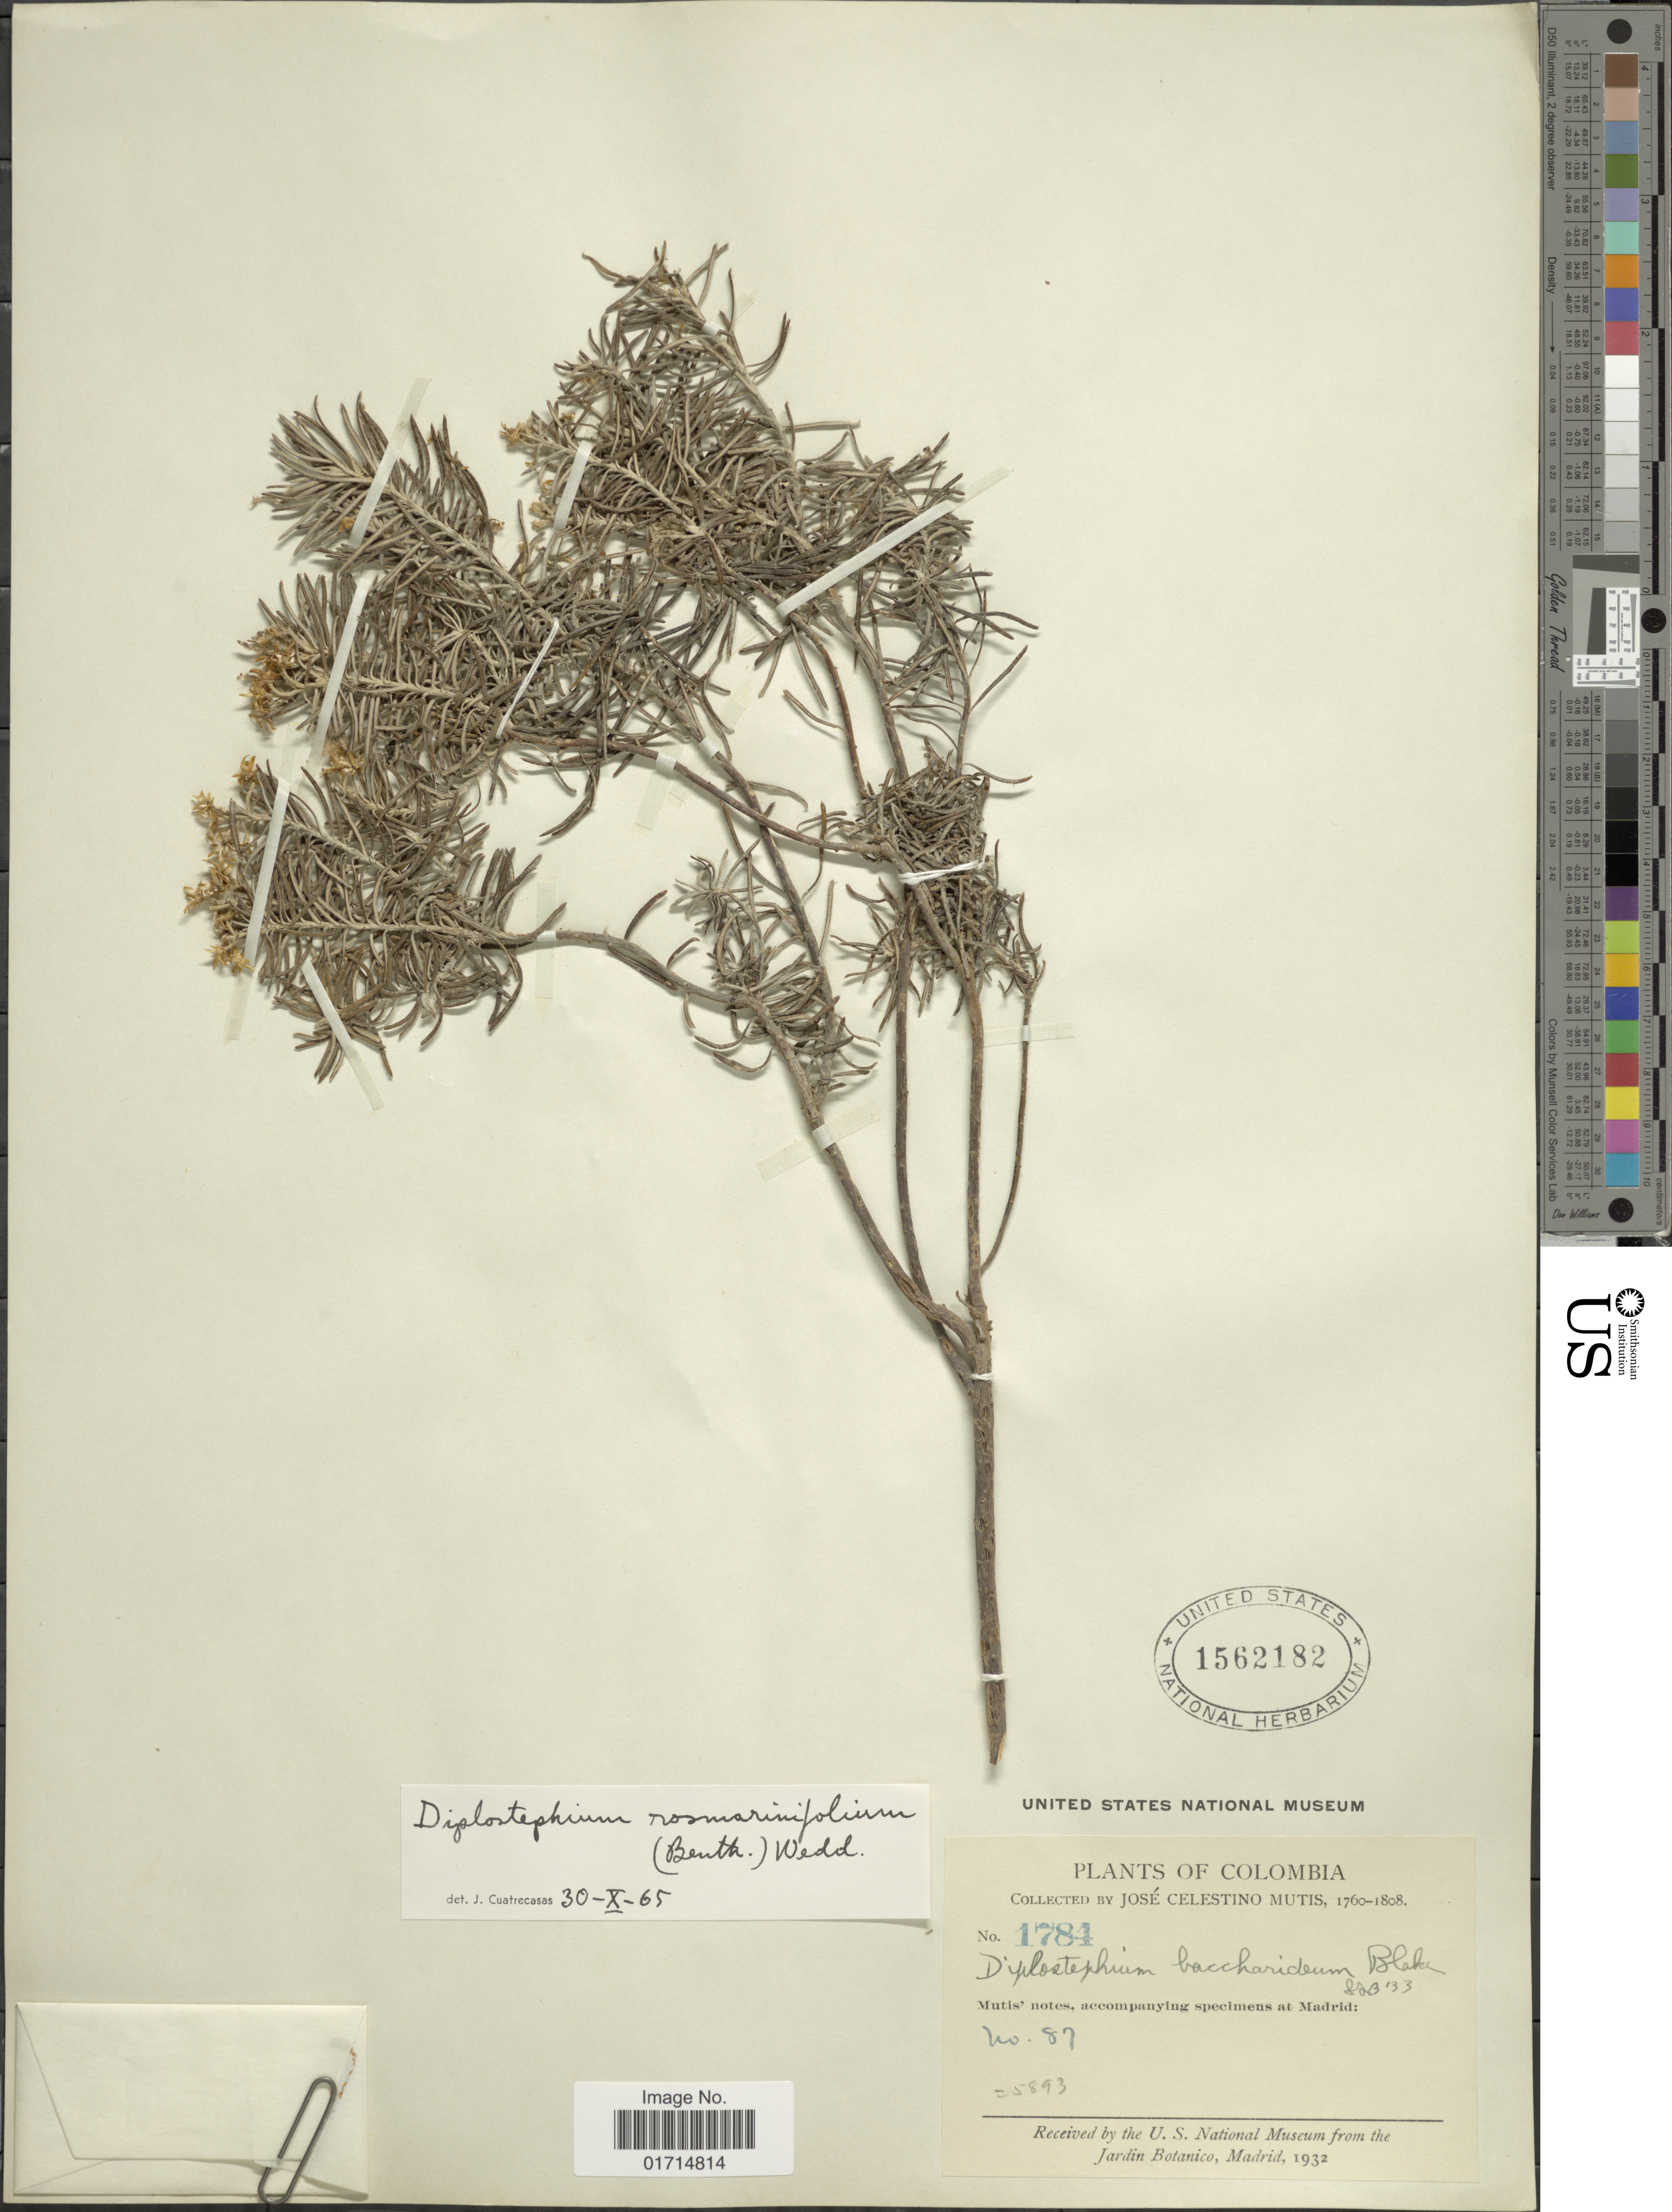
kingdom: Plantae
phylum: Tracheophyta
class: Magnoliopsida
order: Asterales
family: Asteraceae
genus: Diplostephium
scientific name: Diplostephium rosmarinifolium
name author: (Benth.) Wedd.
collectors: J. C. B. Mutis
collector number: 1784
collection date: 1760/1808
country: Colombia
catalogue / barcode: US 1562182